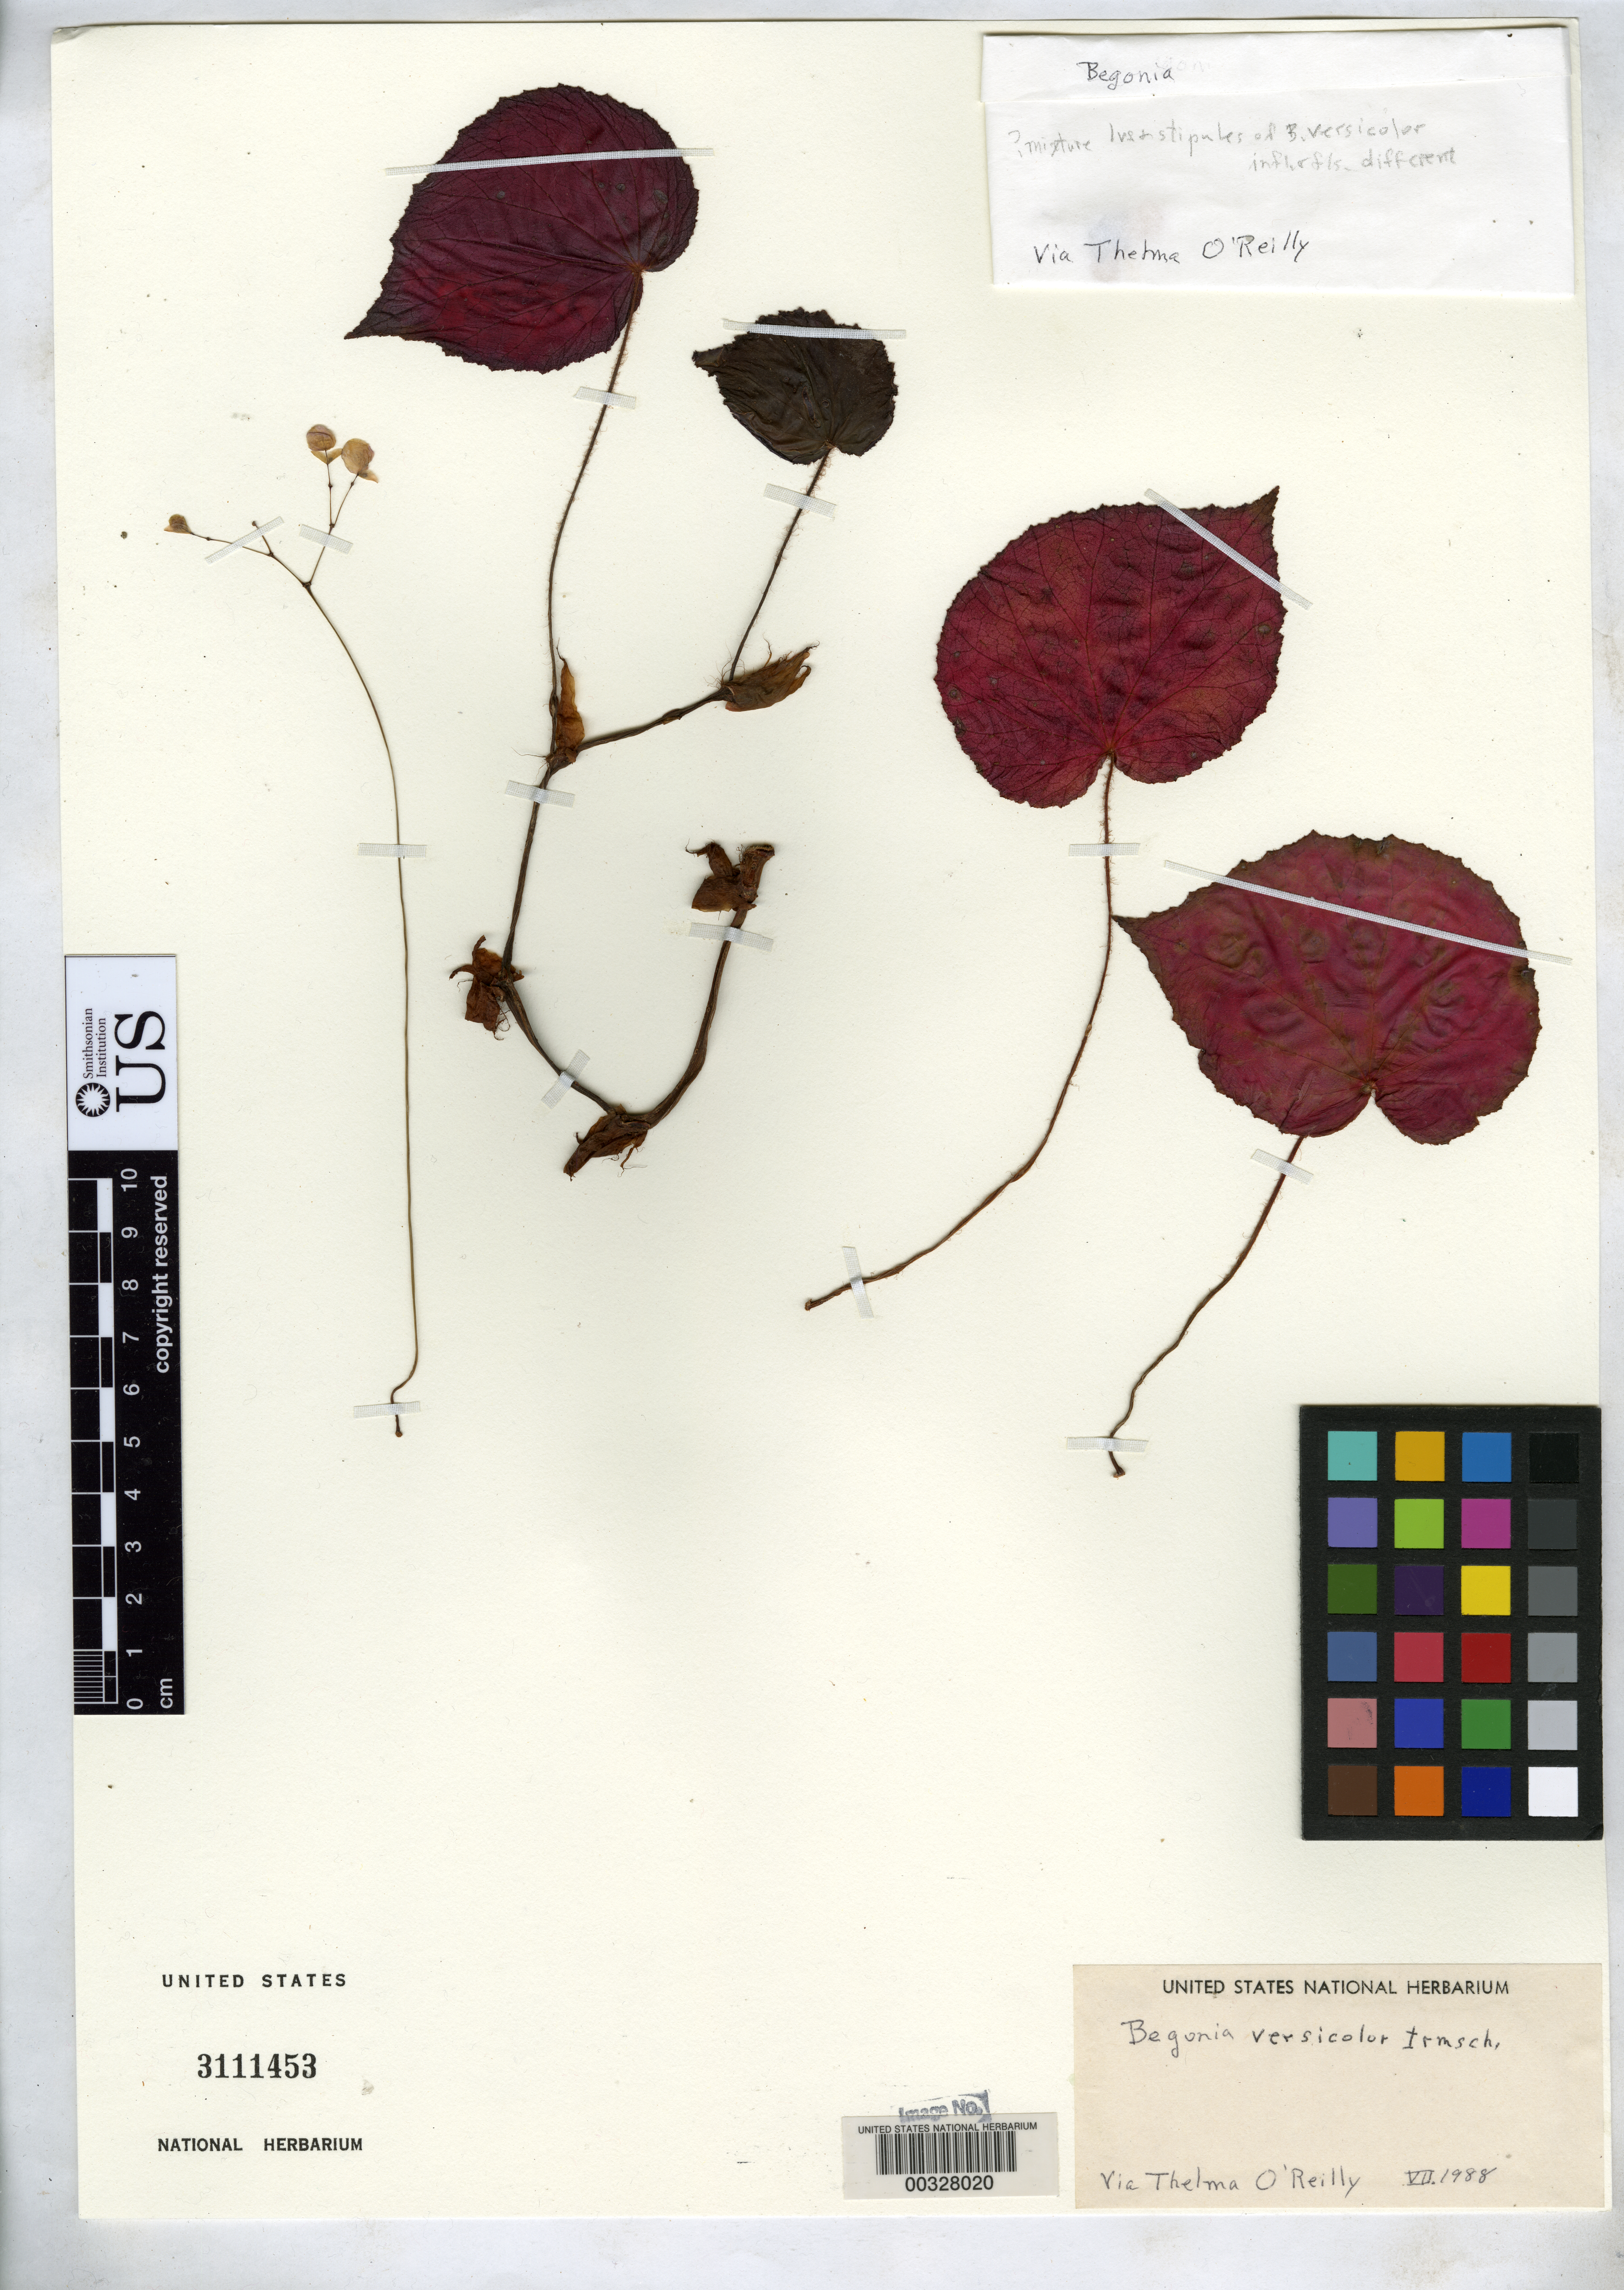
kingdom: Plantae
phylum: Tracheophyta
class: Magnoliopsida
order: Cucurbitales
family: Begoniaceae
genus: Begonia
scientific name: Begonia sp.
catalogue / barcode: US 3111453